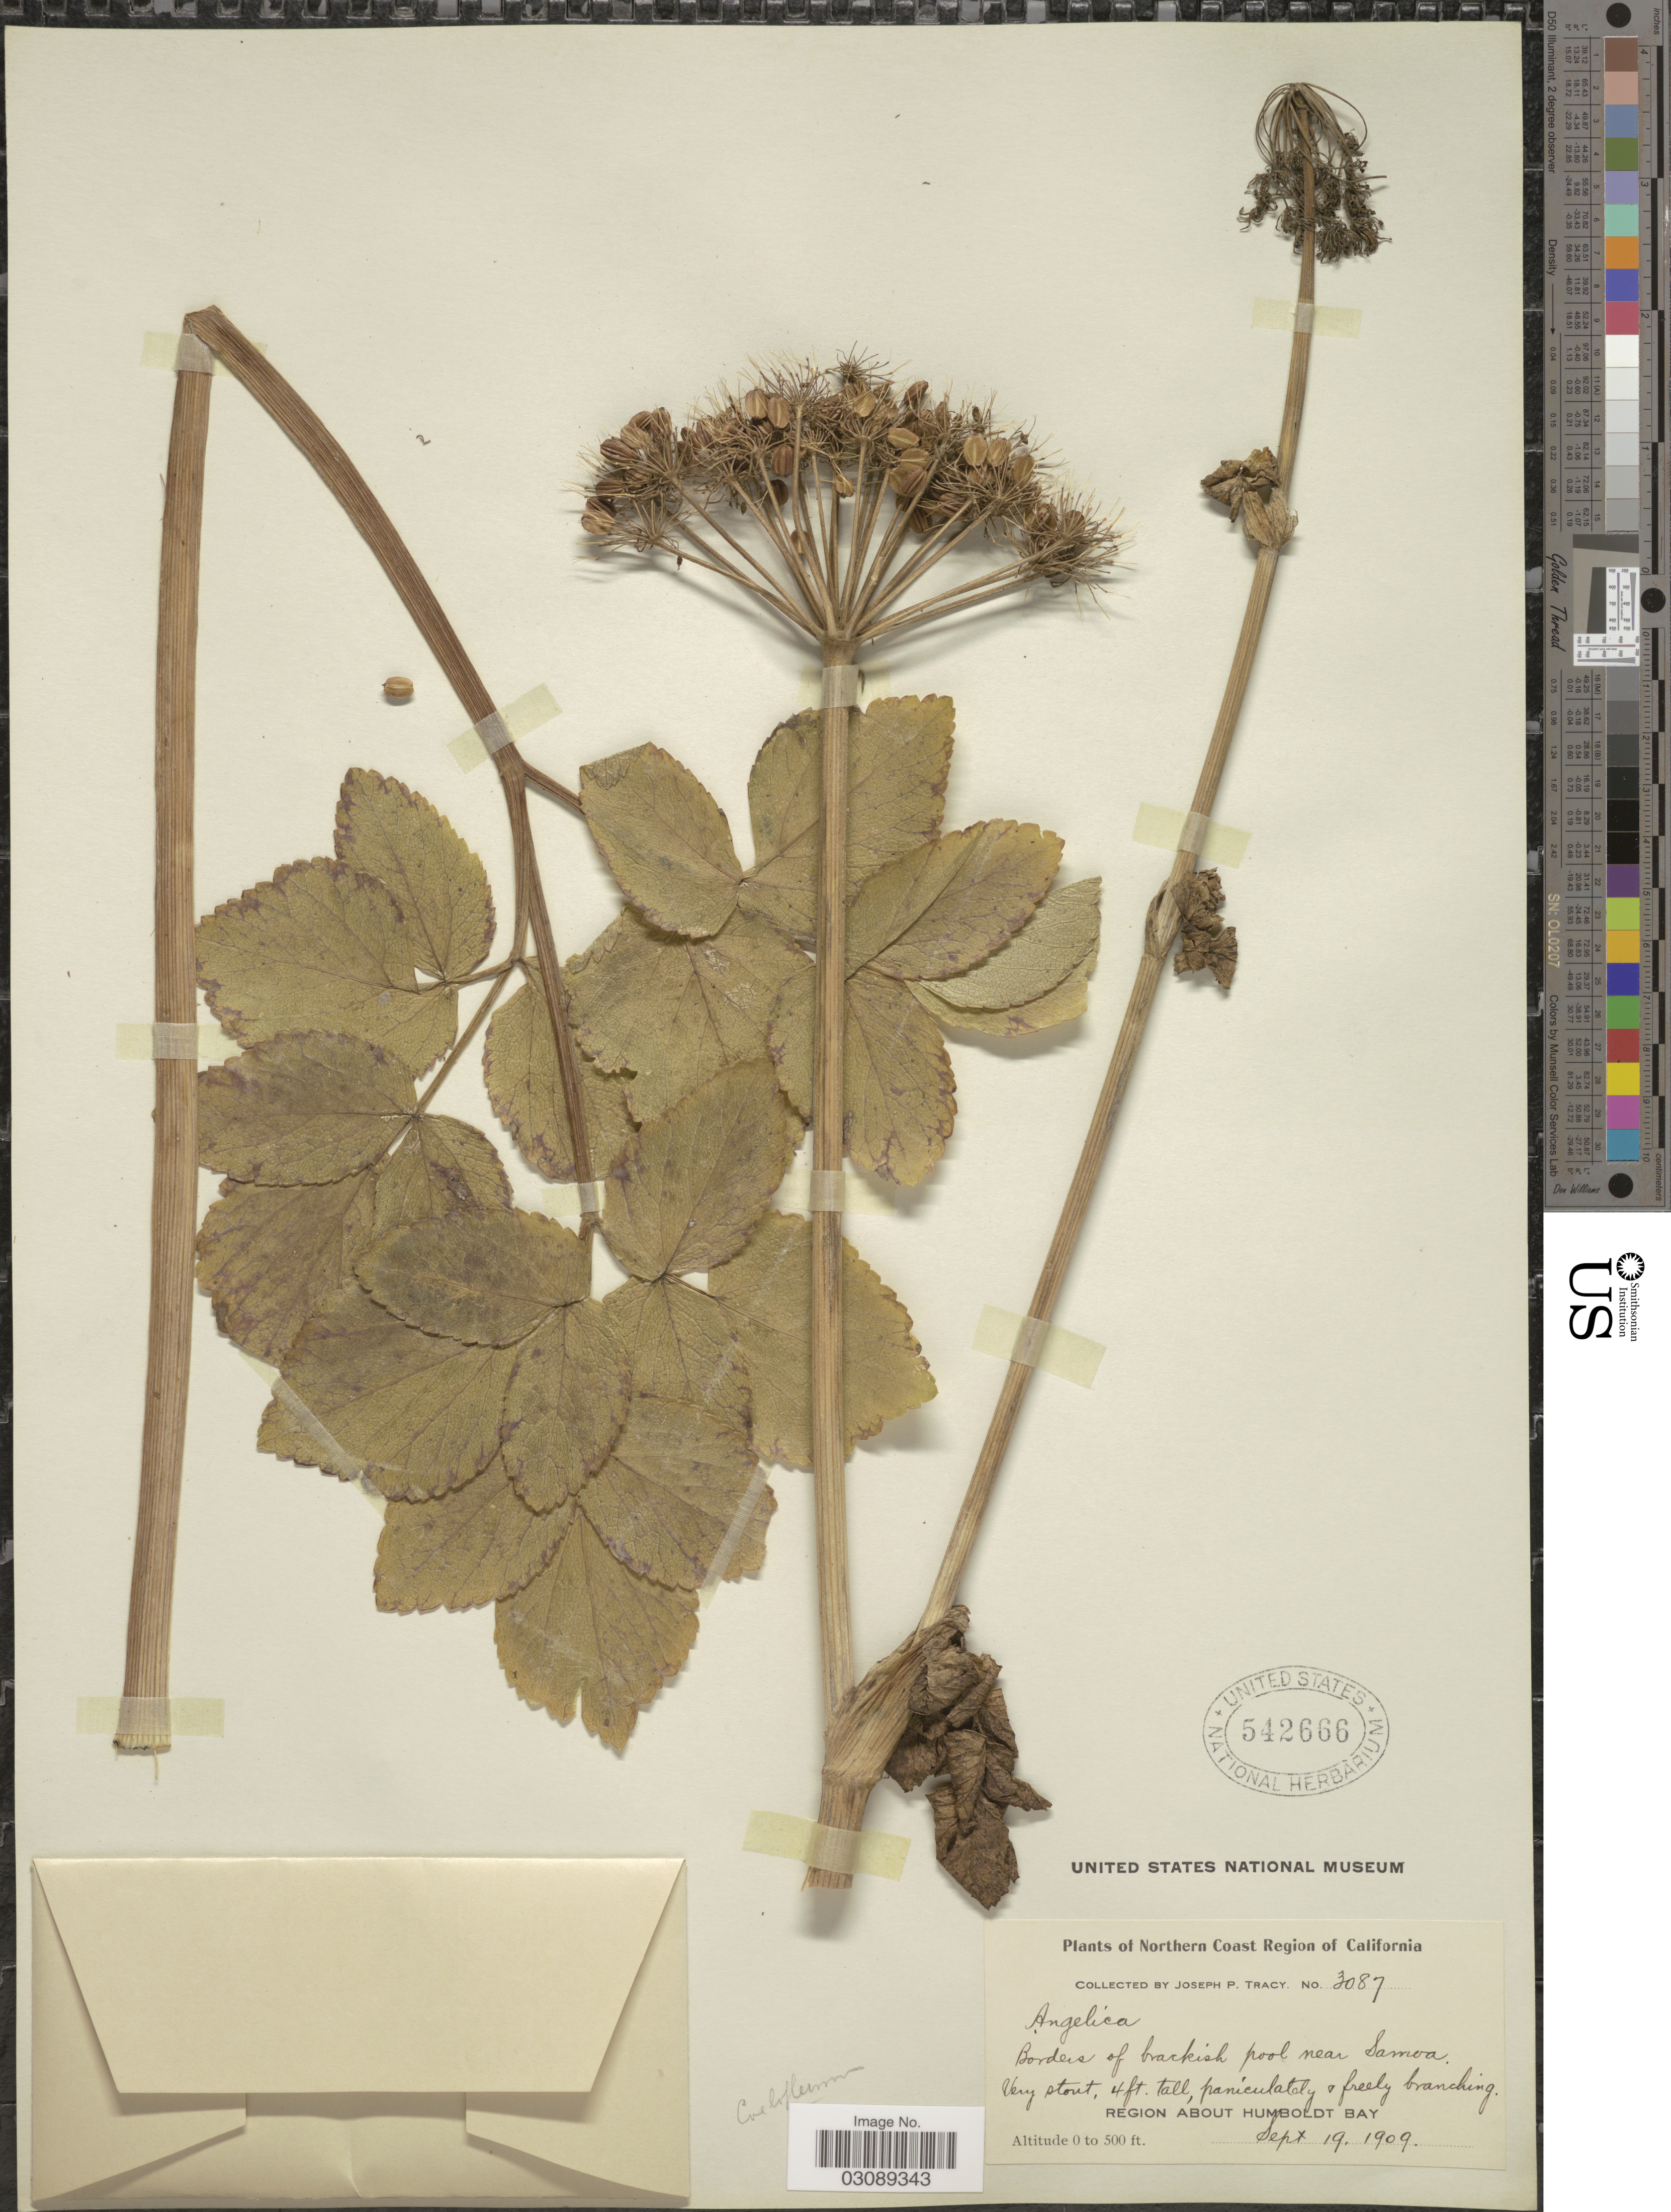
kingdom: Plantae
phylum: Tracheophyta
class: Magnoliopsida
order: Apiales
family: Apiaceae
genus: Coelopleurum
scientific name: Coelopleurum sp.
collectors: J. Tracy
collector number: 3087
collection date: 1909-09-19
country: United States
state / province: California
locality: Northern Coast Region of California. Region about Humboldt Bay.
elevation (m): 0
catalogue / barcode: US 542666